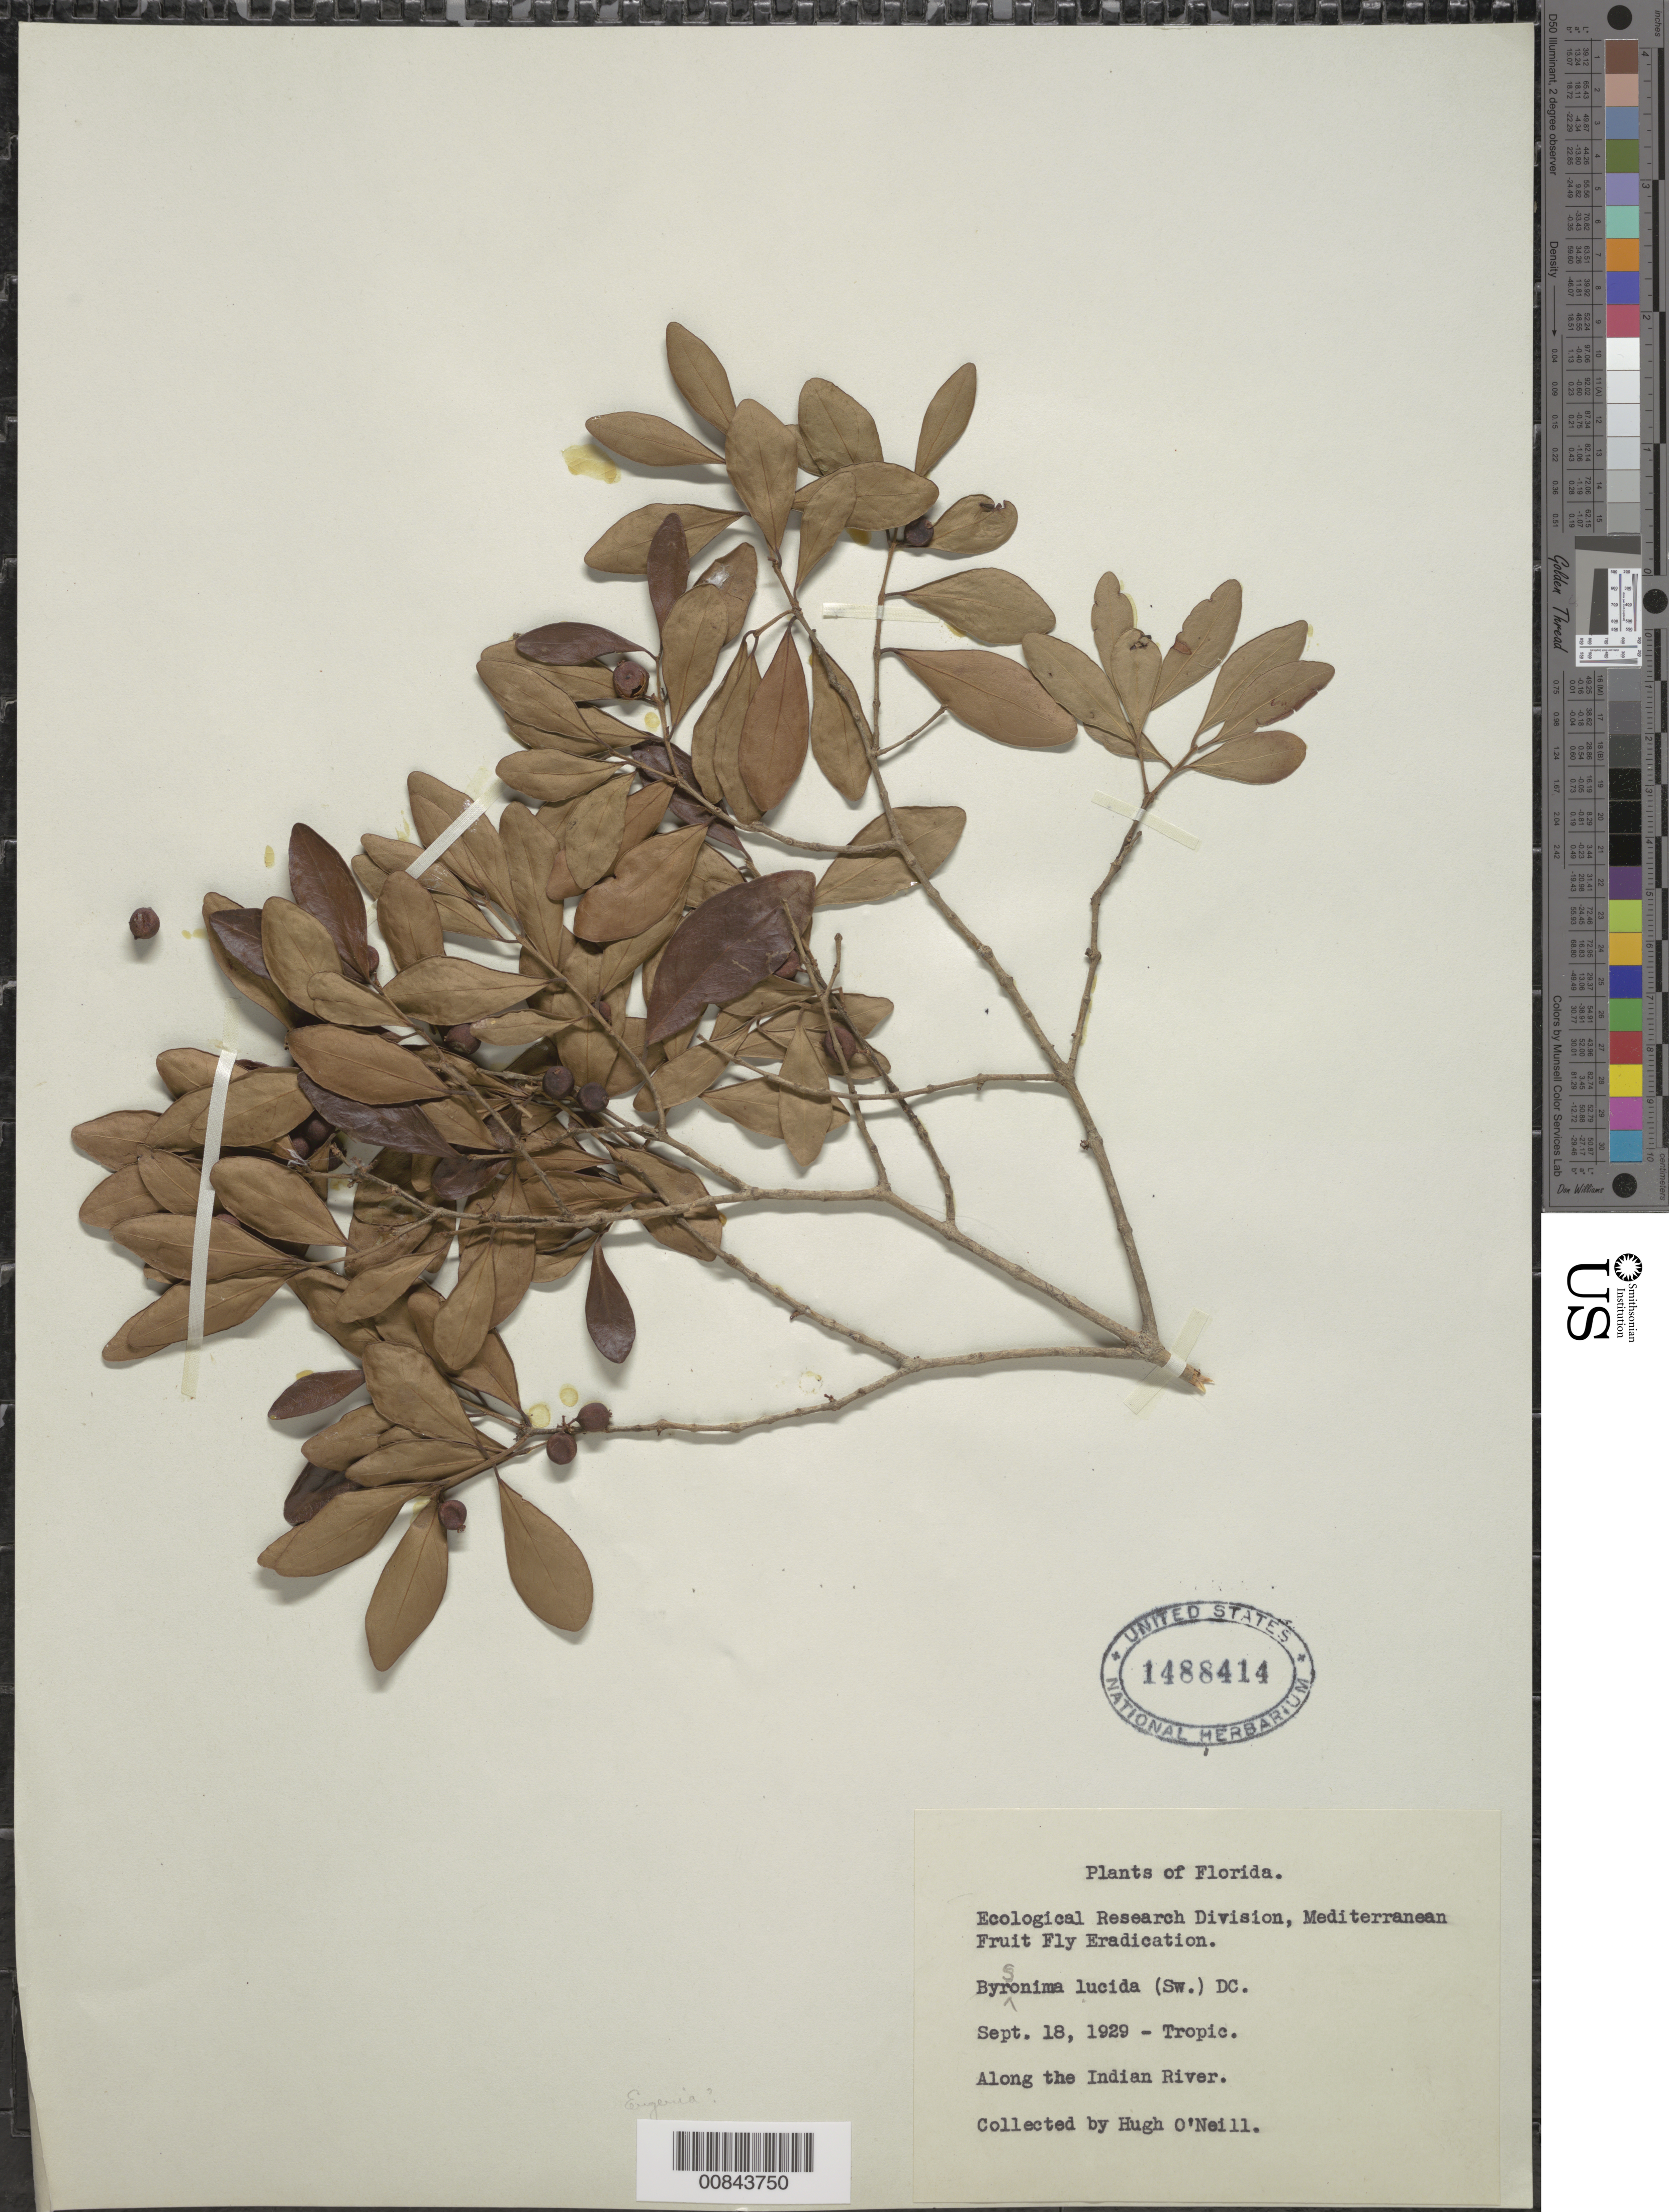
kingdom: Plantae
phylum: Tracheophyta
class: Magnoliopsida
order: Malpighiales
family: Malpighiaceae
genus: Byrsonima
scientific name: Byrsonima lucida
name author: (Mill.) DC.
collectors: H. O'Neill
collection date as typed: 18 Sep 1929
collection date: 1929-09-18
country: United States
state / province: Florida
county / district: Saint Lucie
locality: Along Indian River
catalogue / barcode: US 1488414